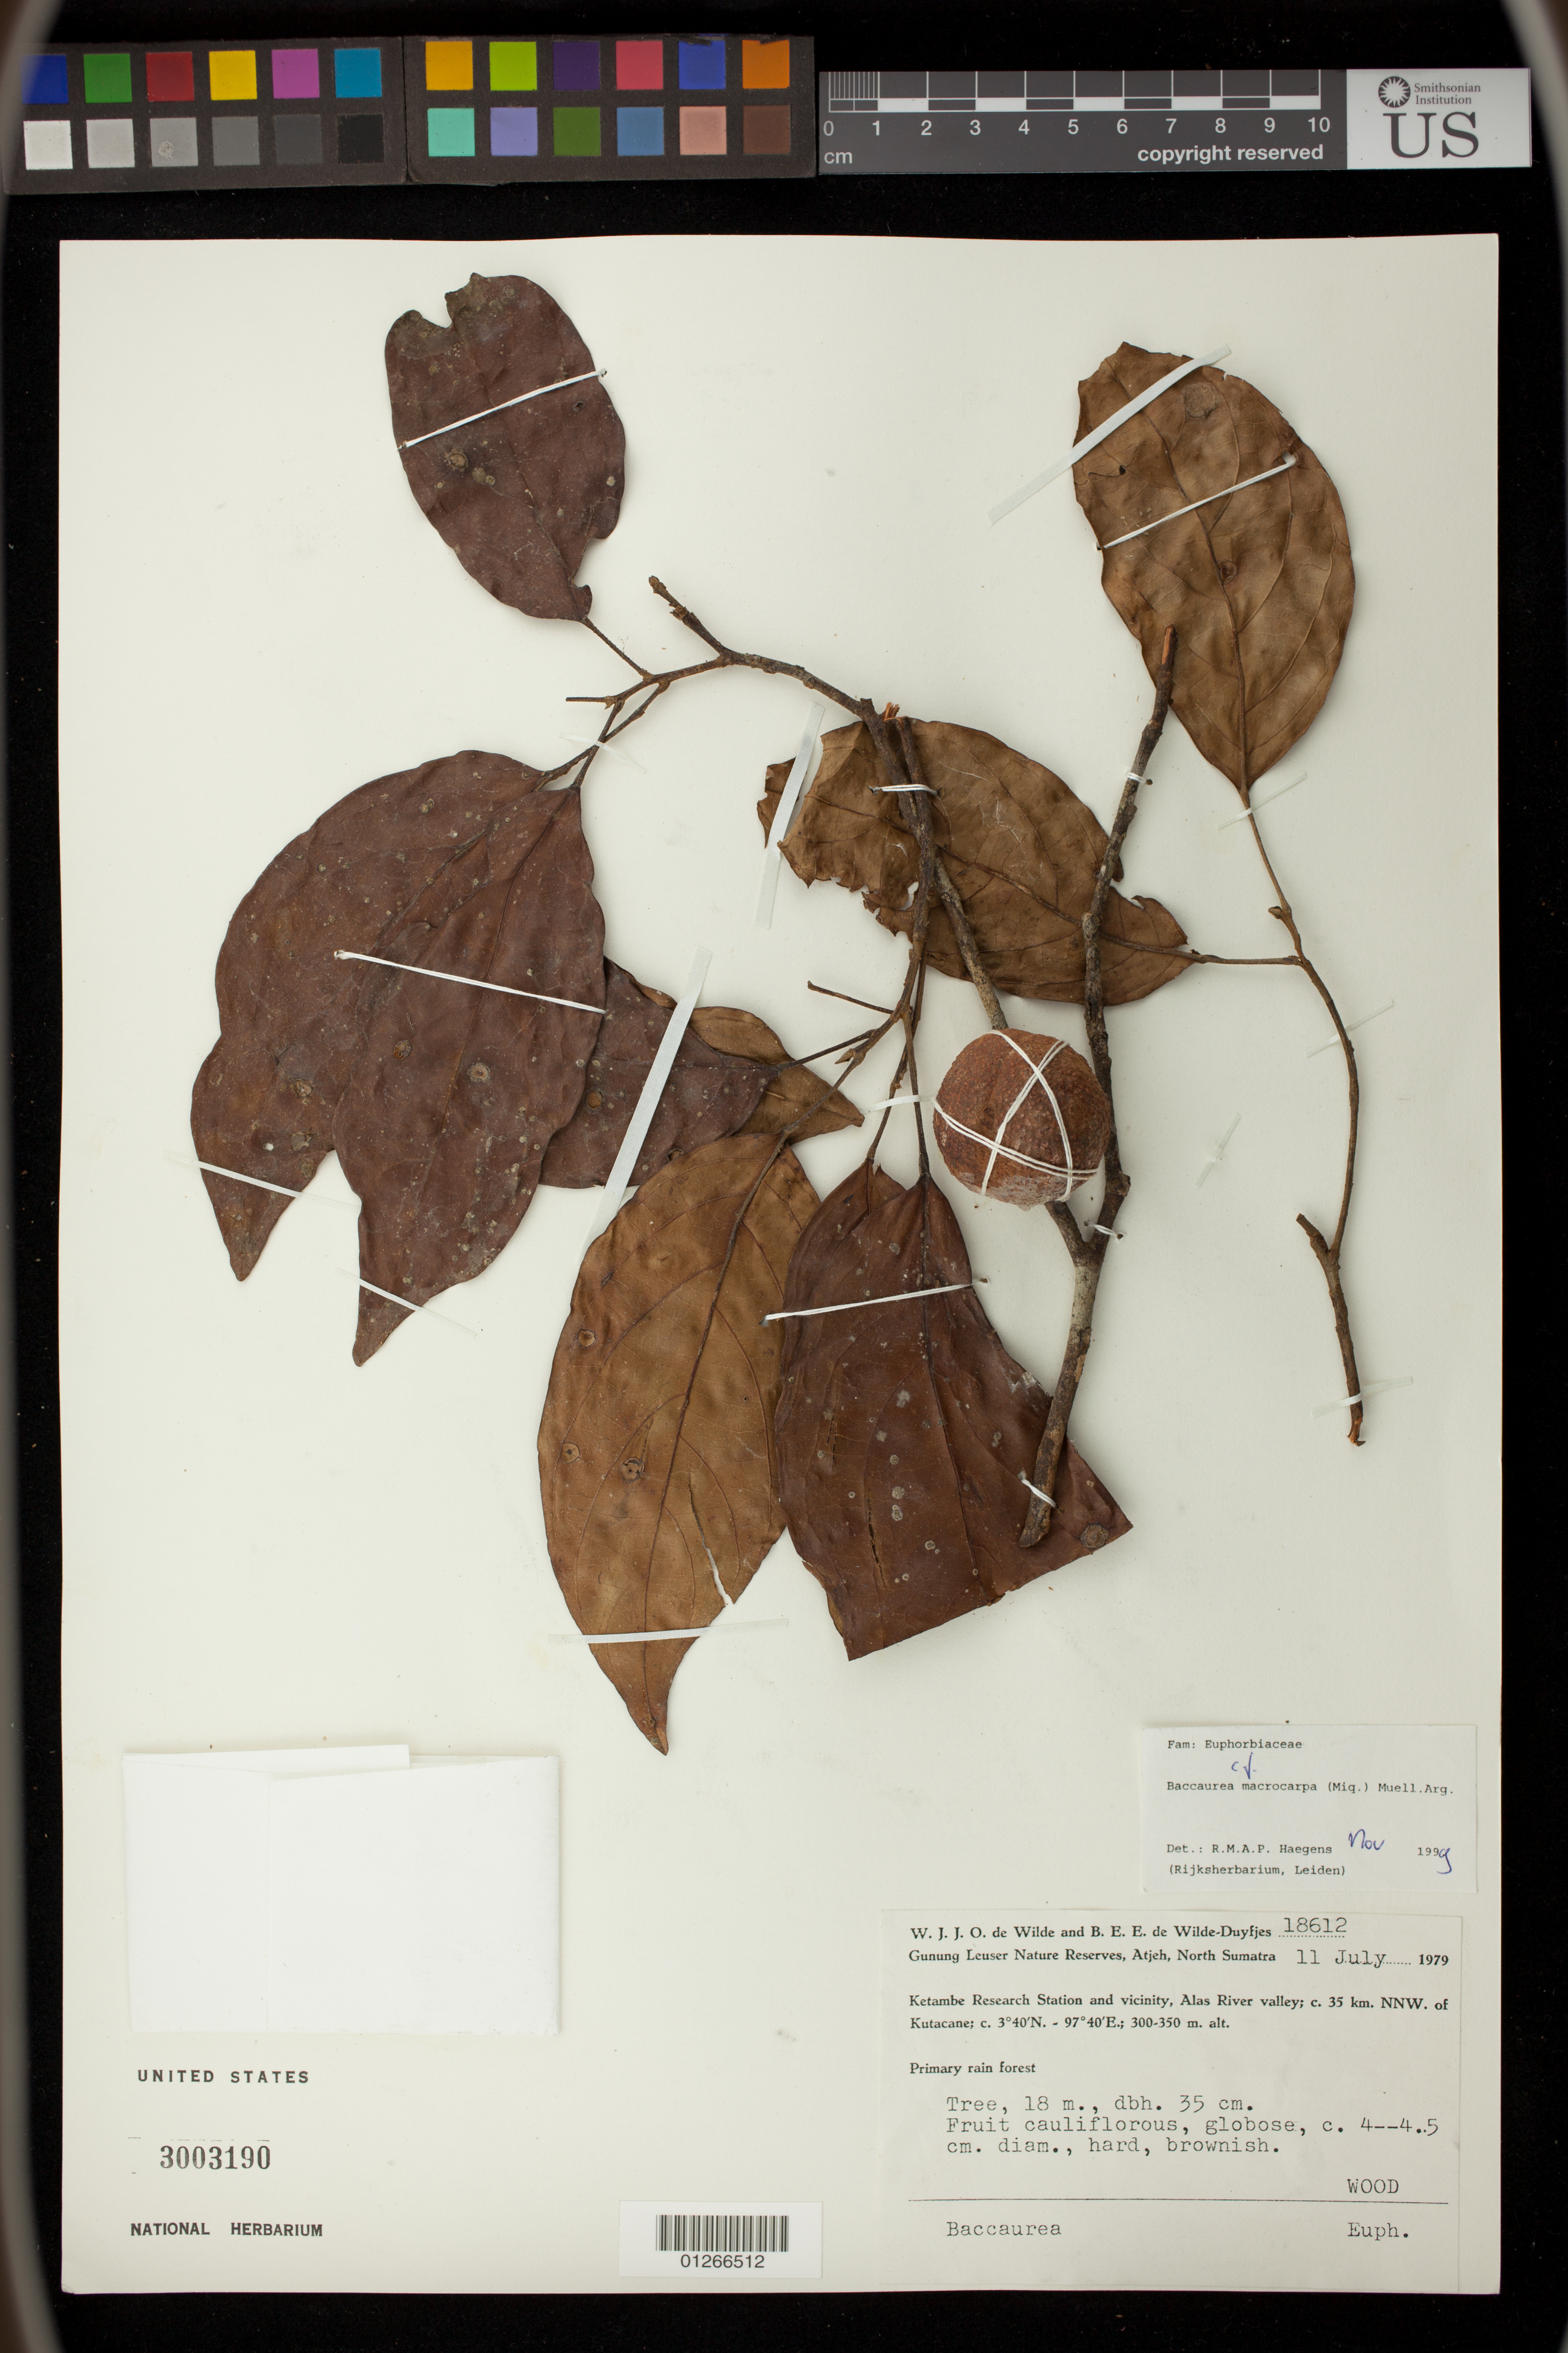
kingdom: Plantae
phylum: Tracheophyta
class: Magnoliopsida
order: Malpighiales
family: Phyllanthaceae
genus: Baccaurea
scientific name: Baccaurea macrocarpa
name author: (Miq.) Müll. Arg.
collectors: W. J. de Wilde & B. E. de Wilde-Duyfjes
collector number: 18612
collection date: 1979-07-11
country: Indonesia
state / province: Sumatra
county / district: Sumatera Utara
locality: Gunung Leuser Nature Reserves, Atjeh, North Sumatra. Ketambe Research Station and vicinity, Alas River valley; c. 35 km. NNW. of Kutacane.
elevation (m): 300